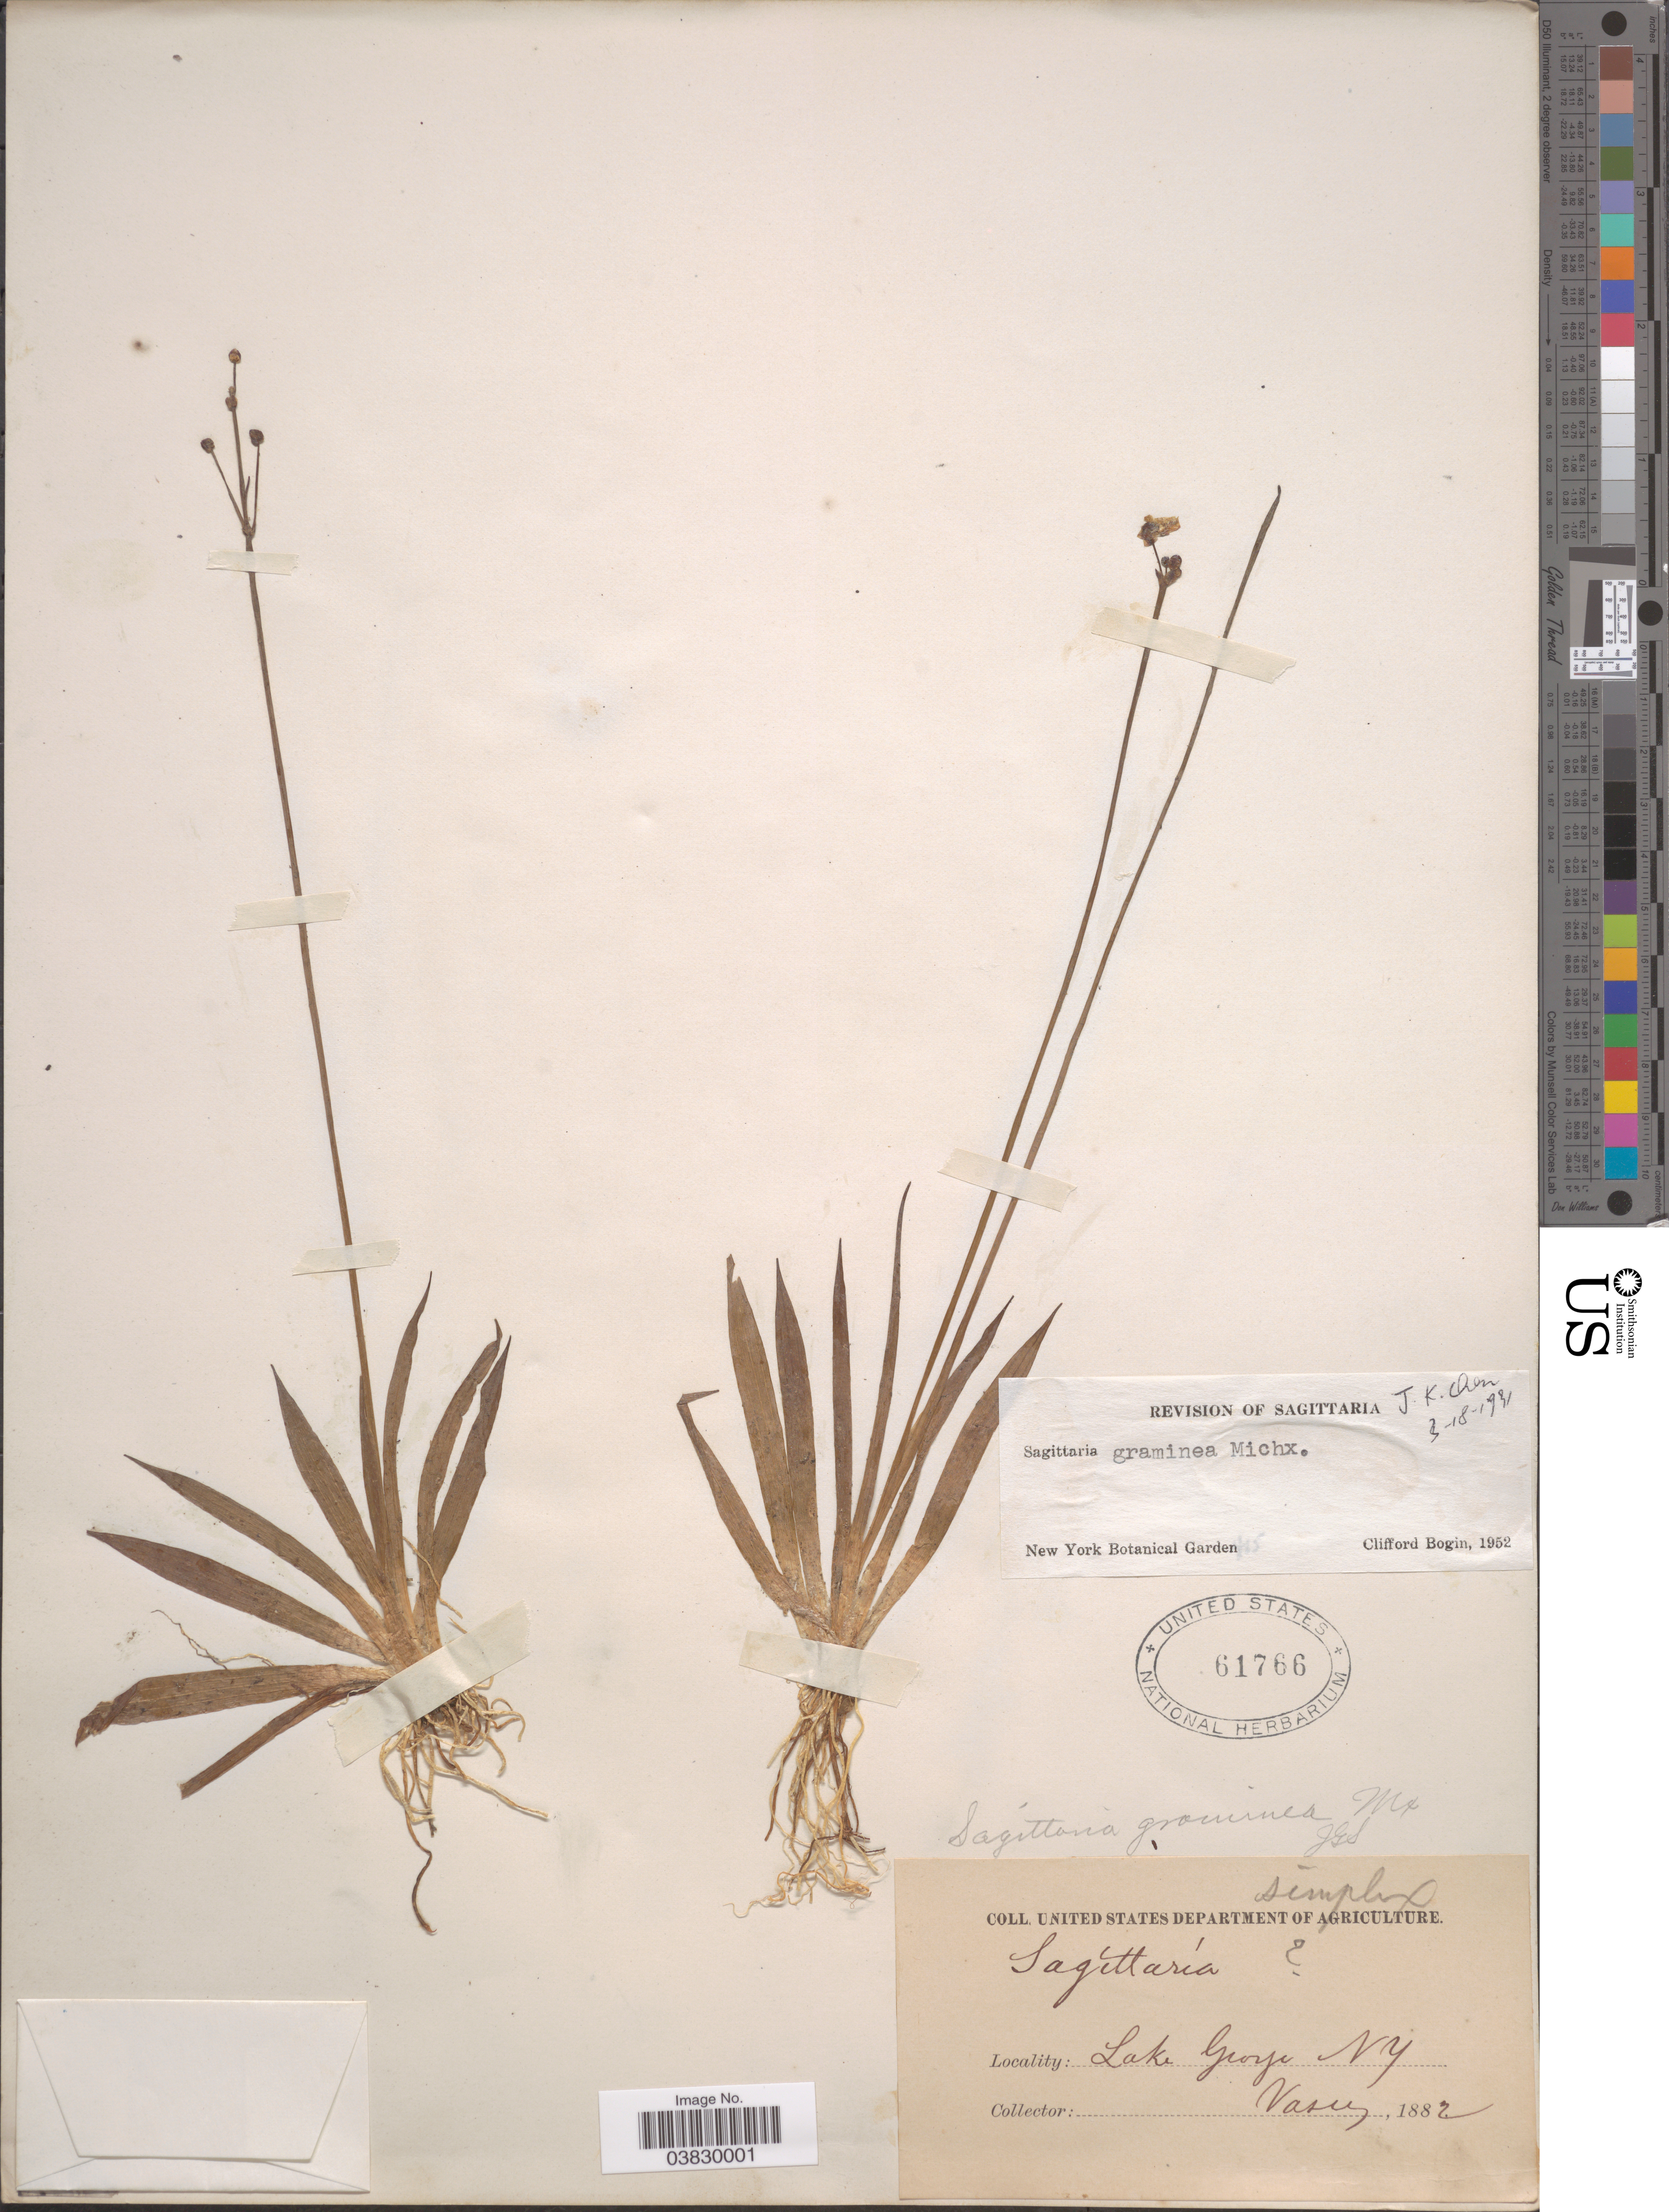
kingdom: Plantae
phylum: Tracheophyta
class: Liliopsida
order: Alismatales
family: Alismataceae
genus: Sagittaria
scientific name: Sagittaria graminea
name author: Michx.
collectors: Vasey, --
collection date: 1882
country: United States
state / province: New York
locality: Lake George.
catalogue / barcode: US 61766